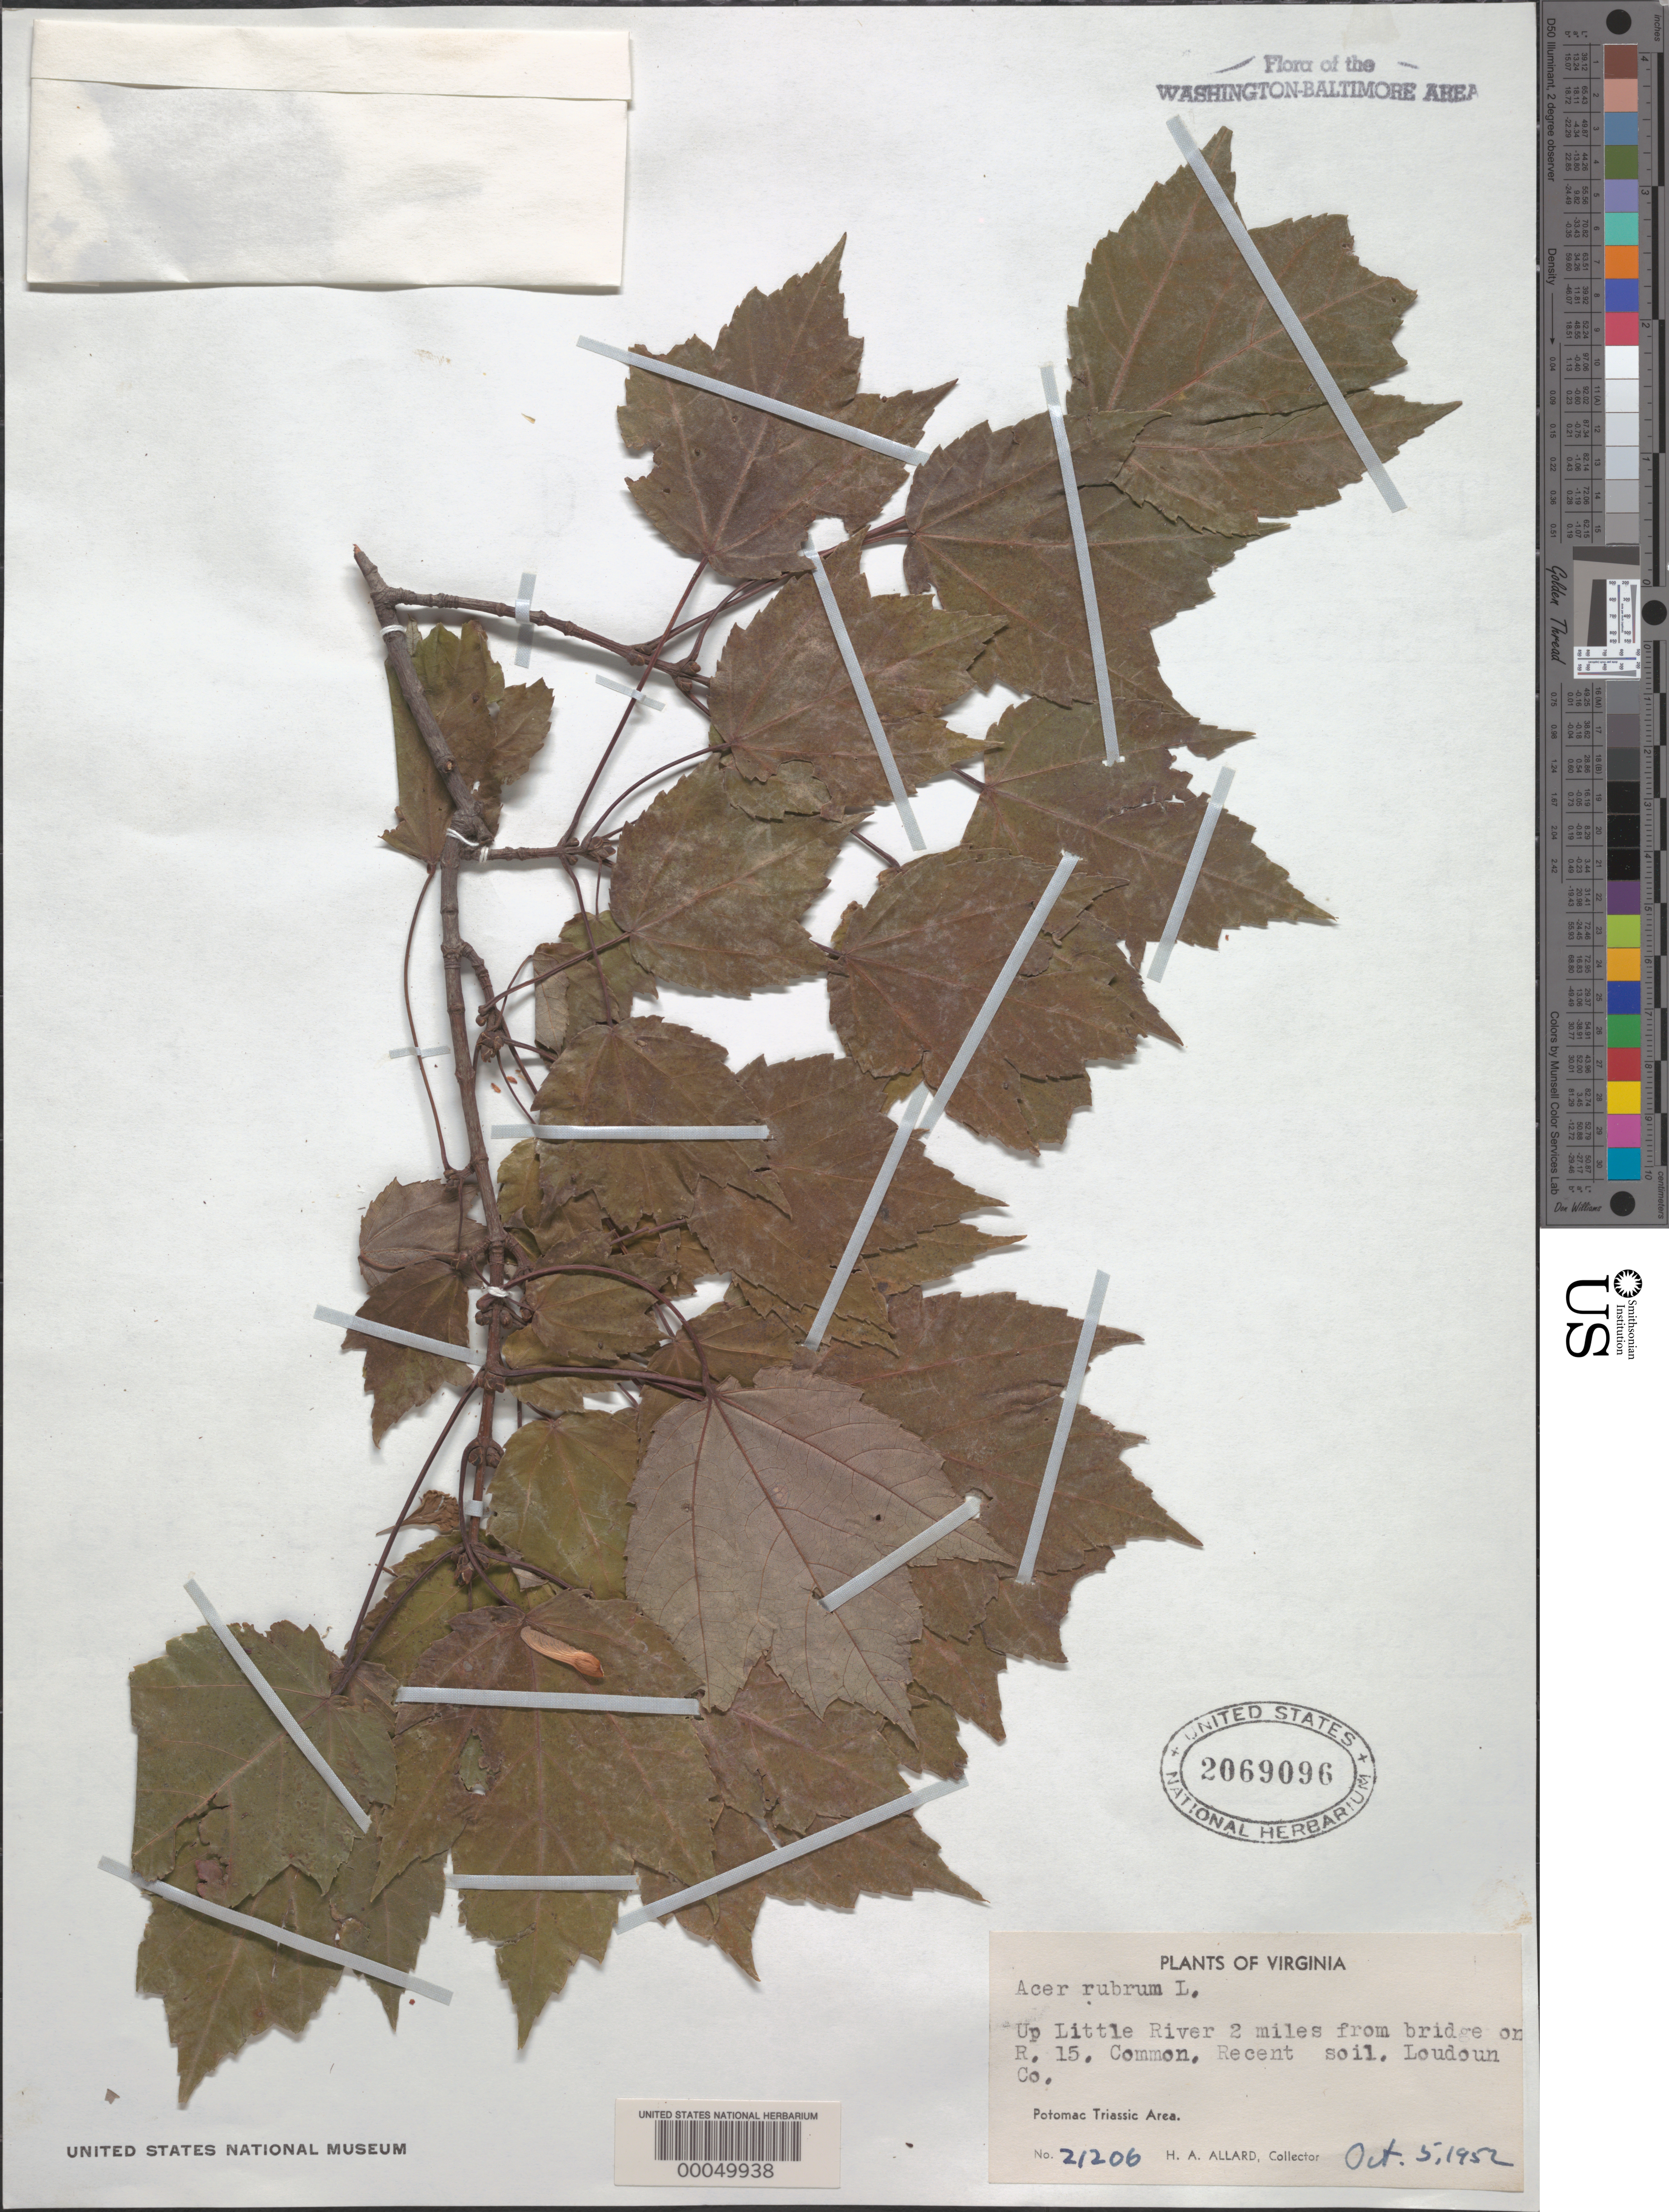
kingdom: Plantae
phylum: Tracheophyta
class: Magnoliopsida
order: Sapindales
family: Sapindaceae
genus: Acer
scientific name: Acer rubrum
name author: L.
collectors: H. A. Allard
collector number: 21206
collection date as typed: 05 Oct 1952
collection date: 1952-10-05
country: United States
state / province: Virginia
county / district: Loudoun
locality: Upstream from Route 15 on Little River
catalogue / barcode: US 2069096